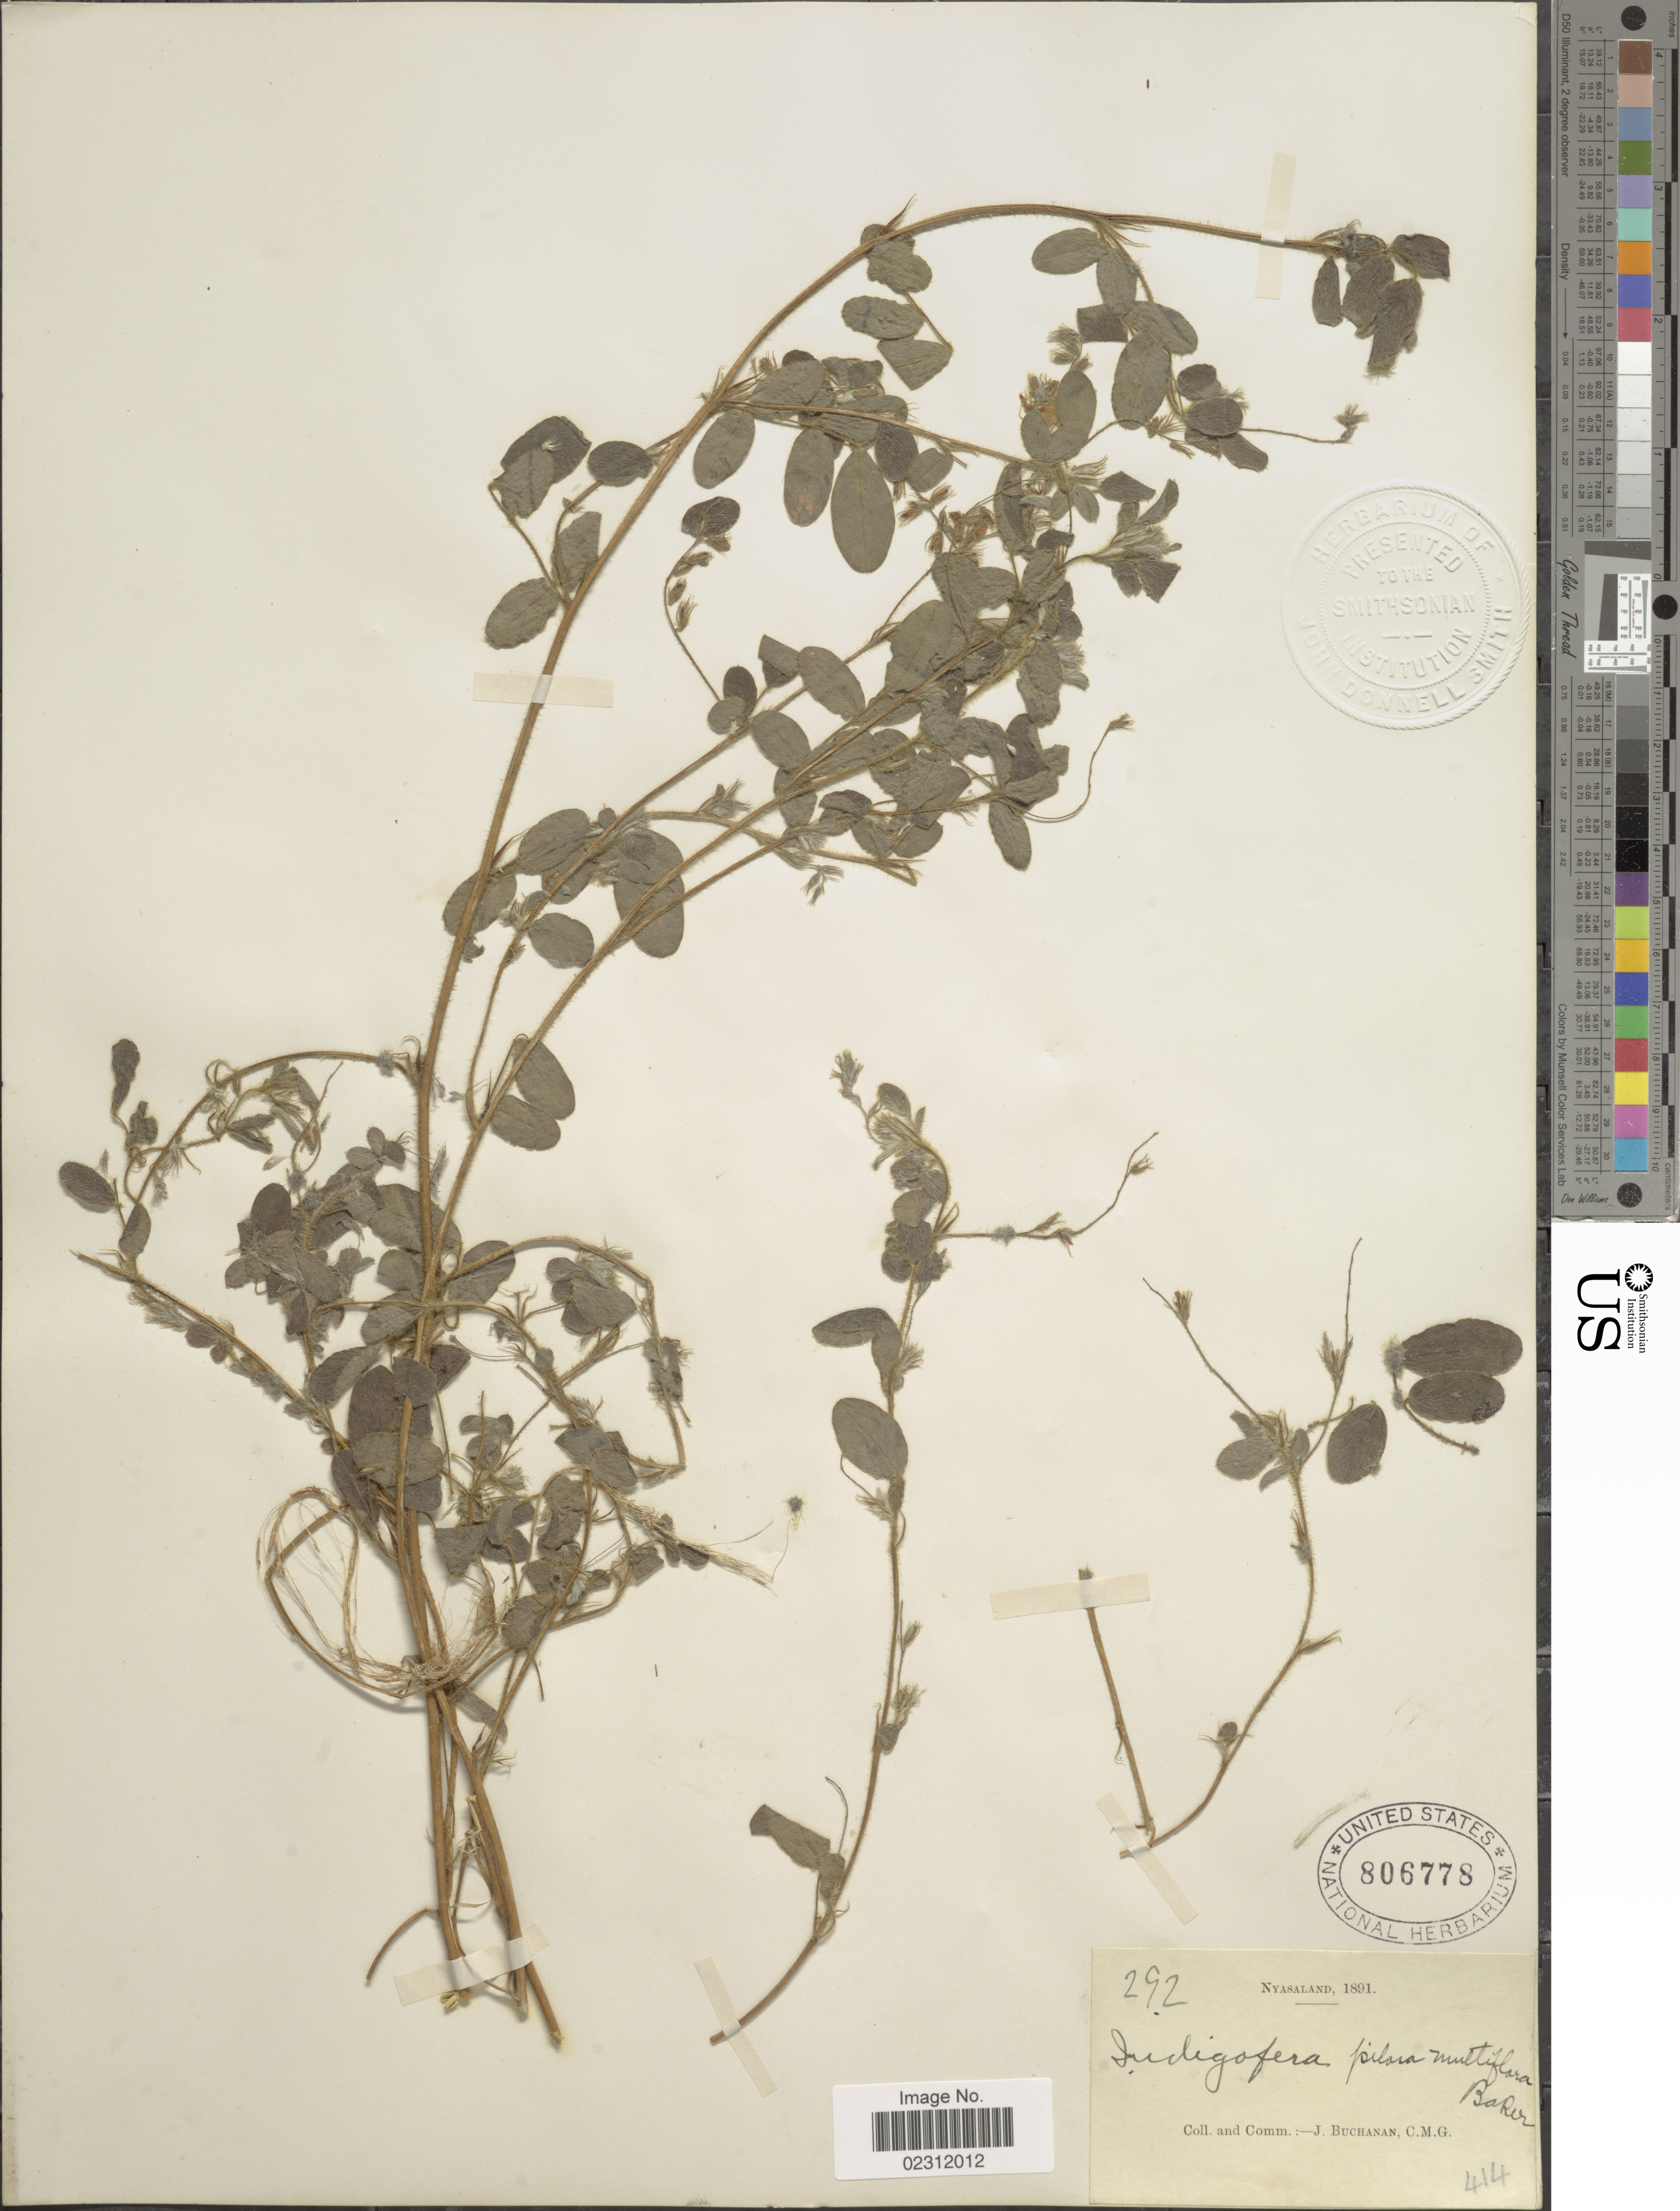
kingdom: Plantae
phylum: Tracheophyta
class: Magnoliopsida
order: Fabales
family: Fabaceae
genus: Indigofera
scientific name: Indigofera pilosa var. multiflora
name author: Baker f.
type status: Isosyntype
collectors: J. Buchanan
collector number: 292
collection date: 1891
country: Malawi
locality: Nyasaland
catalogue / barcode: US 806778